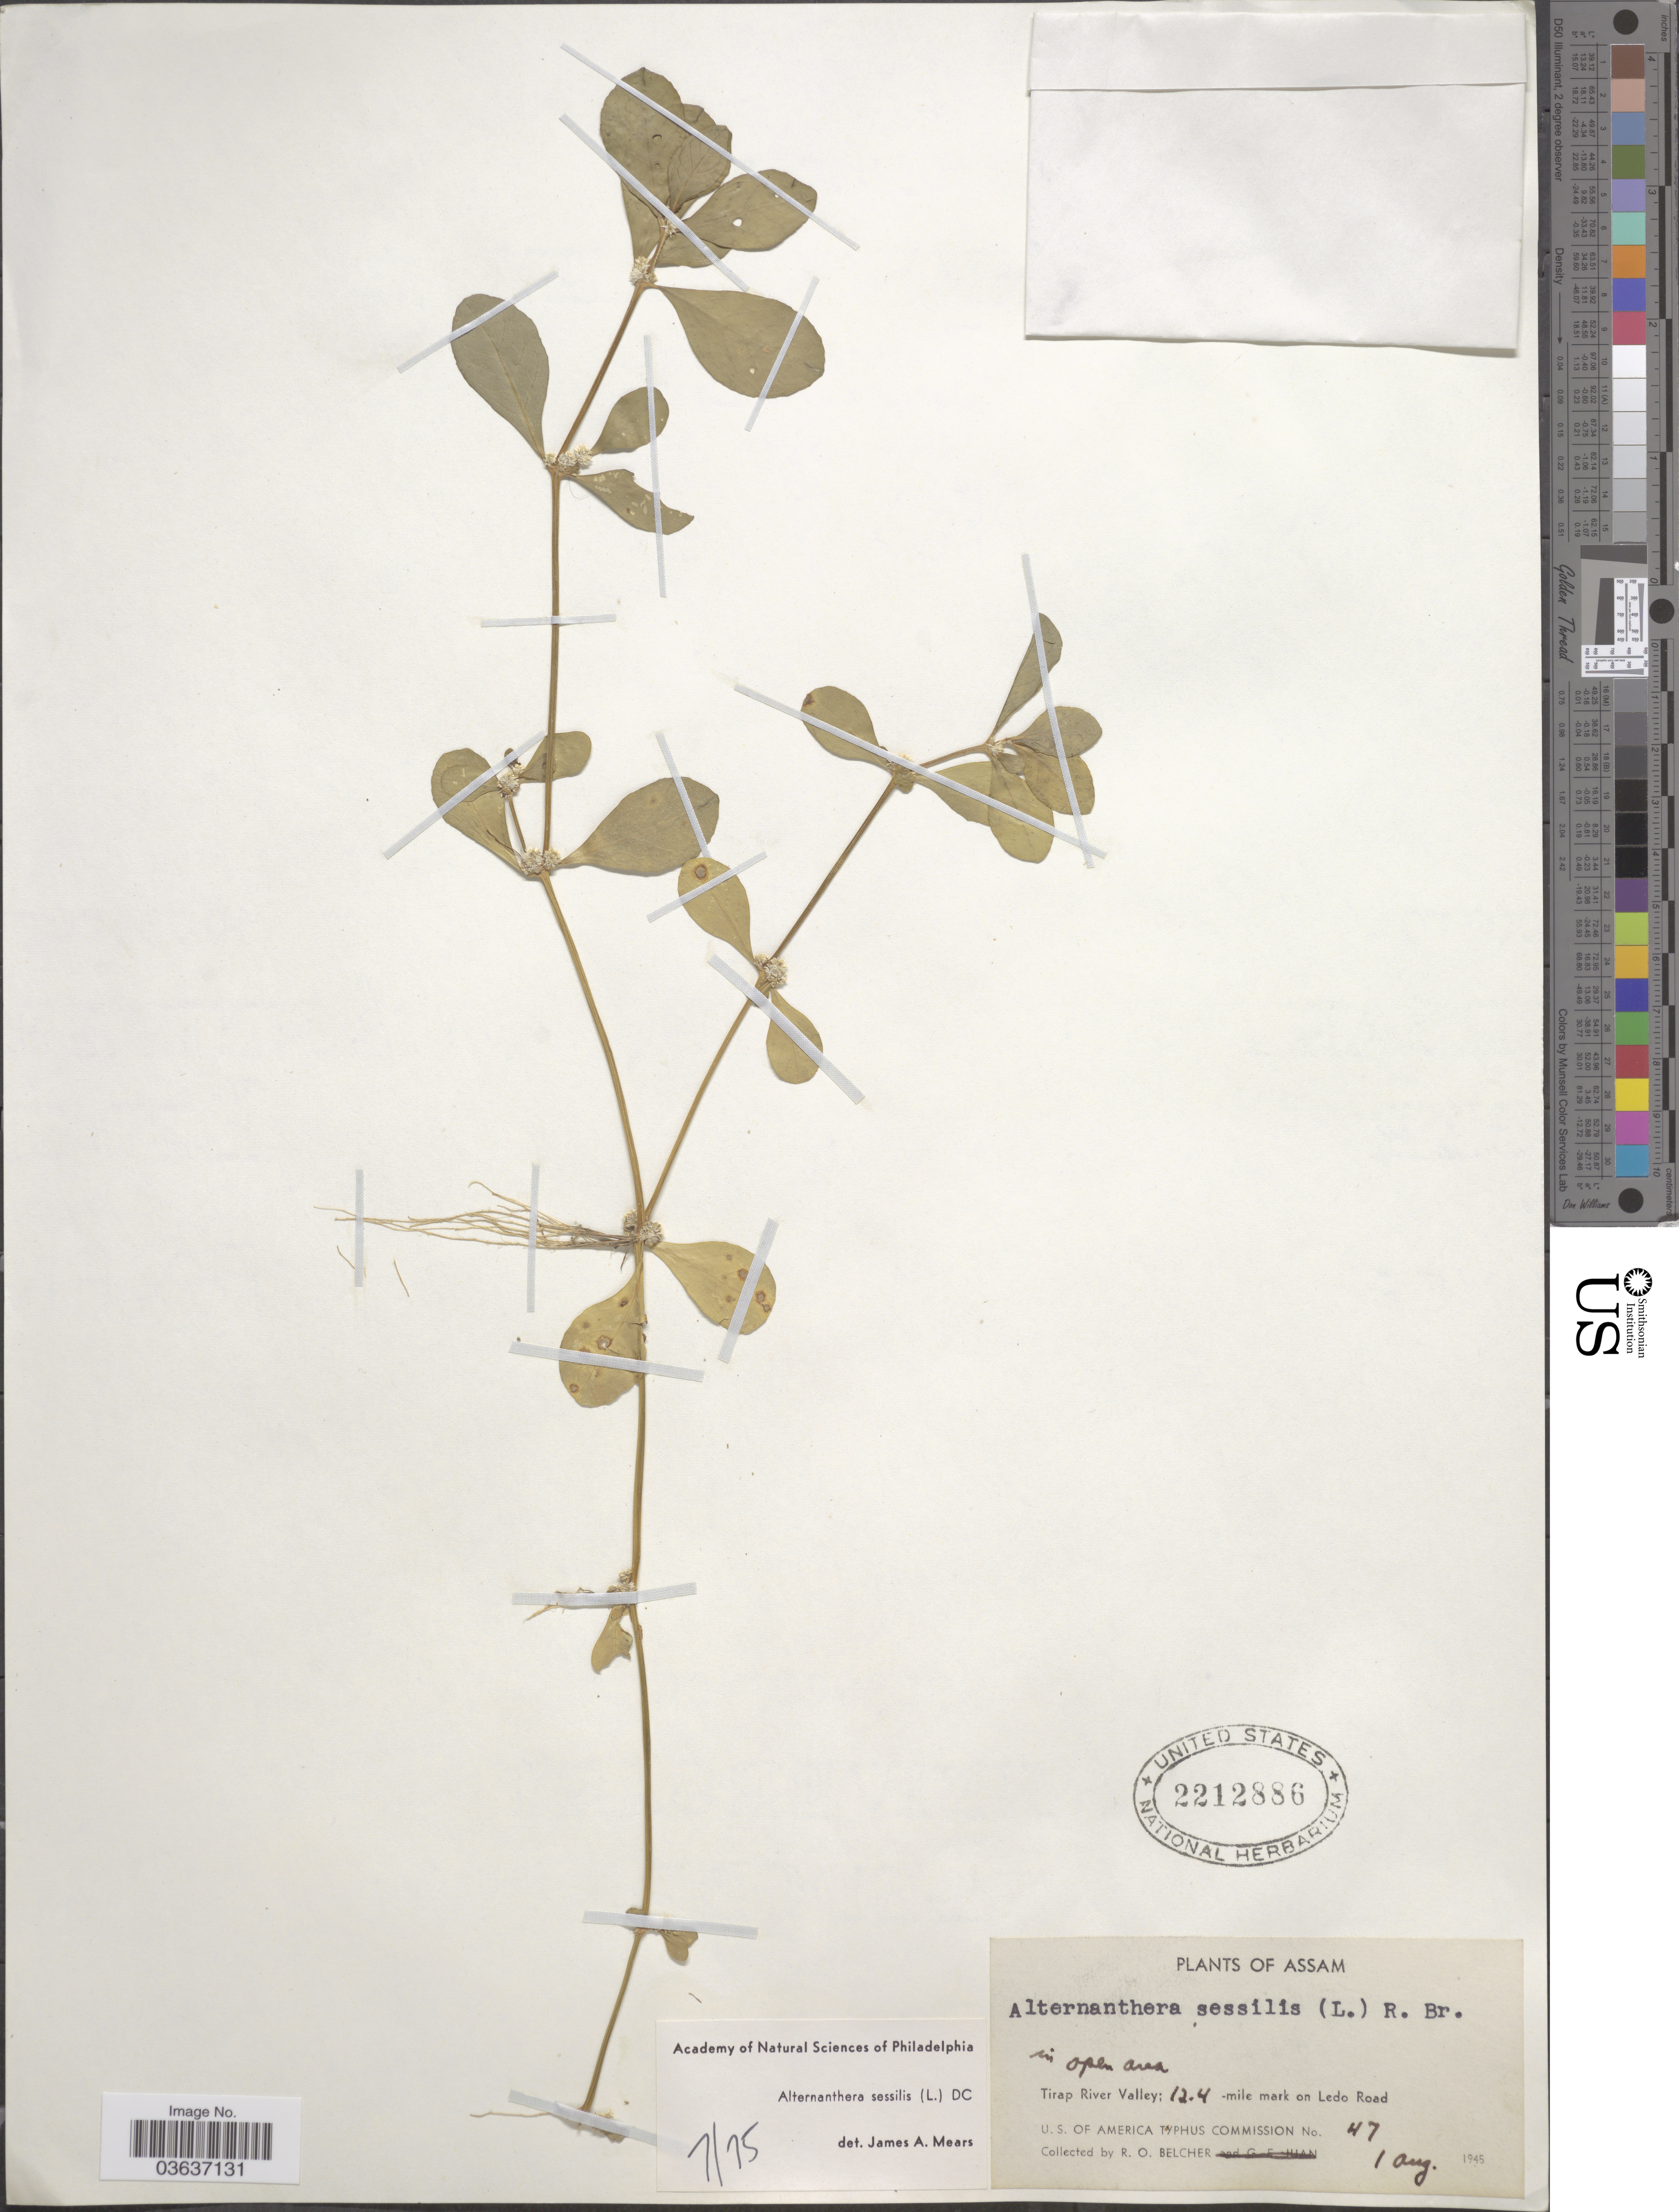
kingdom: Plantae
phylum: Tracheophyta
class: Magnoliopsida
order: Caryophyllales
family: Amaranthaceae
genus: Alternanthera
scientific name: Alternanthera sessilis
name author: (L.) DC.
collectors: R. Belcher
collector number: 47?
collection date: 1945-08-01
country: India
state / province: Assam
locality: In open area Tirap River Valley; 12.4-mile mark on Ledo Road.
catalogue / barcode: US 2212886